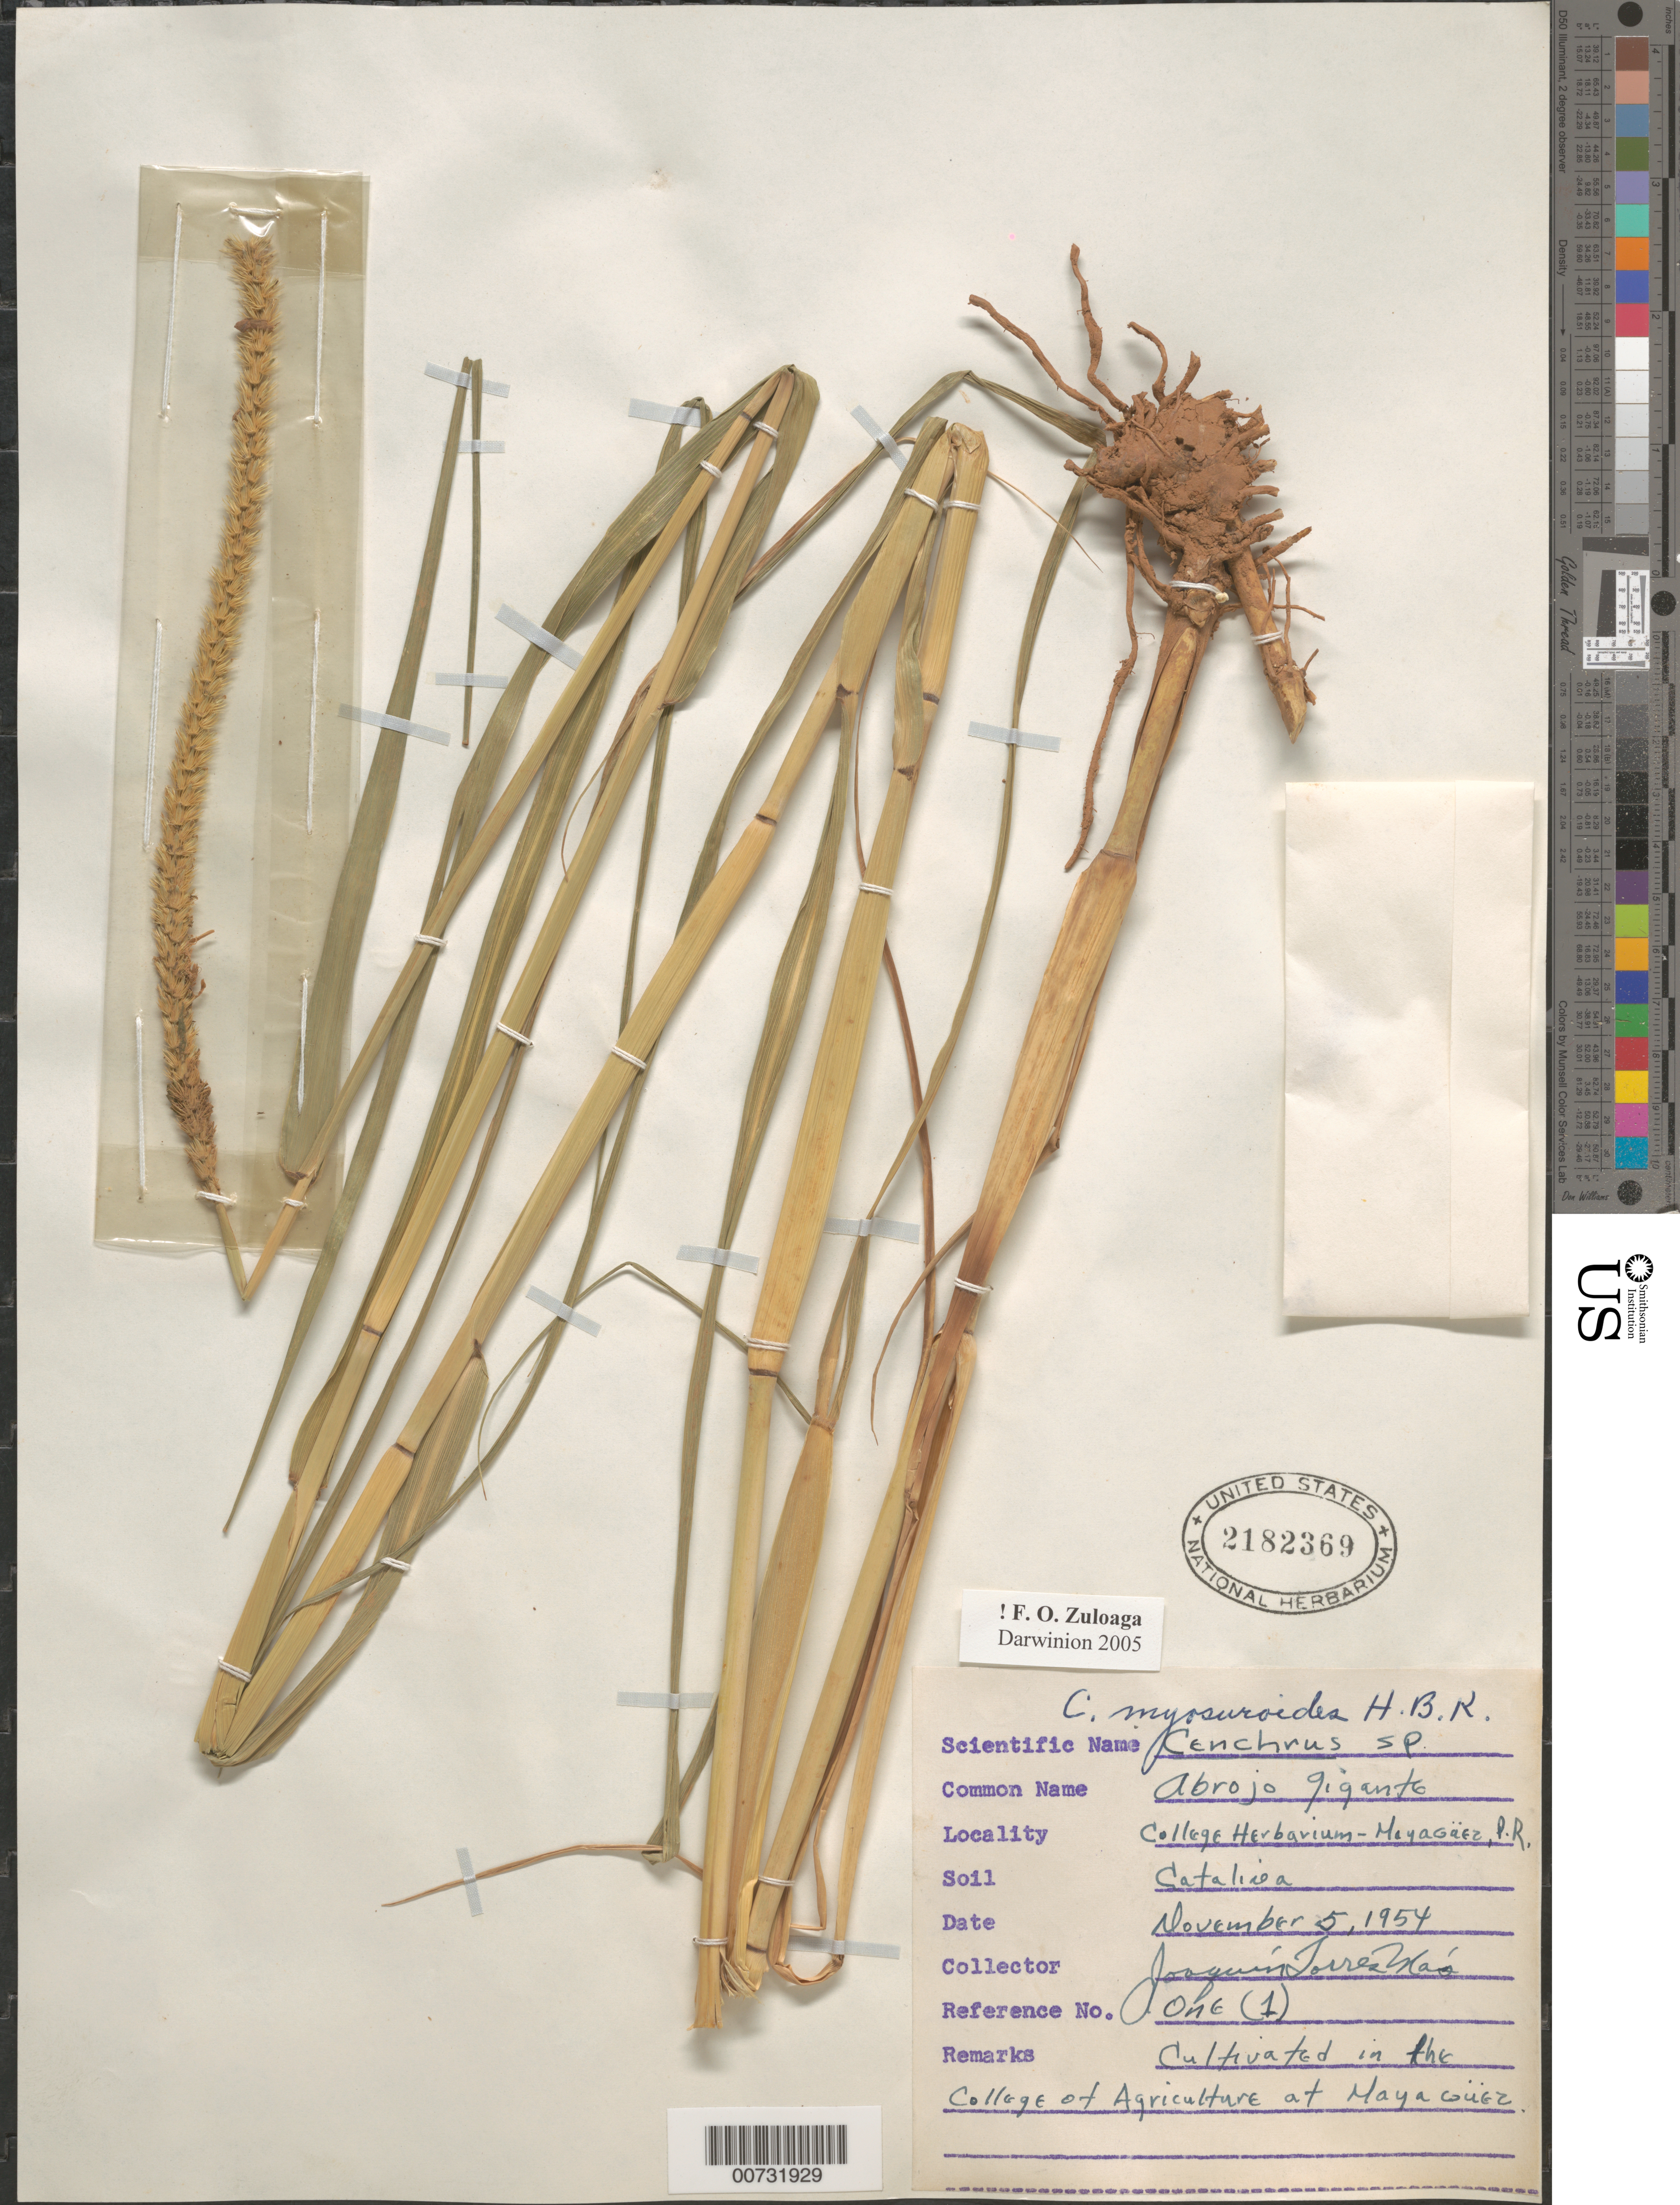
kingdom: Plantae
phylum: Tracheophyta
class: Liliopsida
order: Poales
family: Poaceae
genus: Cenchrus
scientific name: Cenchrus myosuroides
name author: Kunth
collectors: J. Más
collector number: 1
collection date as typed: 05 Nov 1954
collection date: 1954-11-05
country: Puerto Rico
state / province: Mayagüez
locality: Catalina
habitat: Cultivated in the college of agriculture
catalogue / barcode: US 2182369